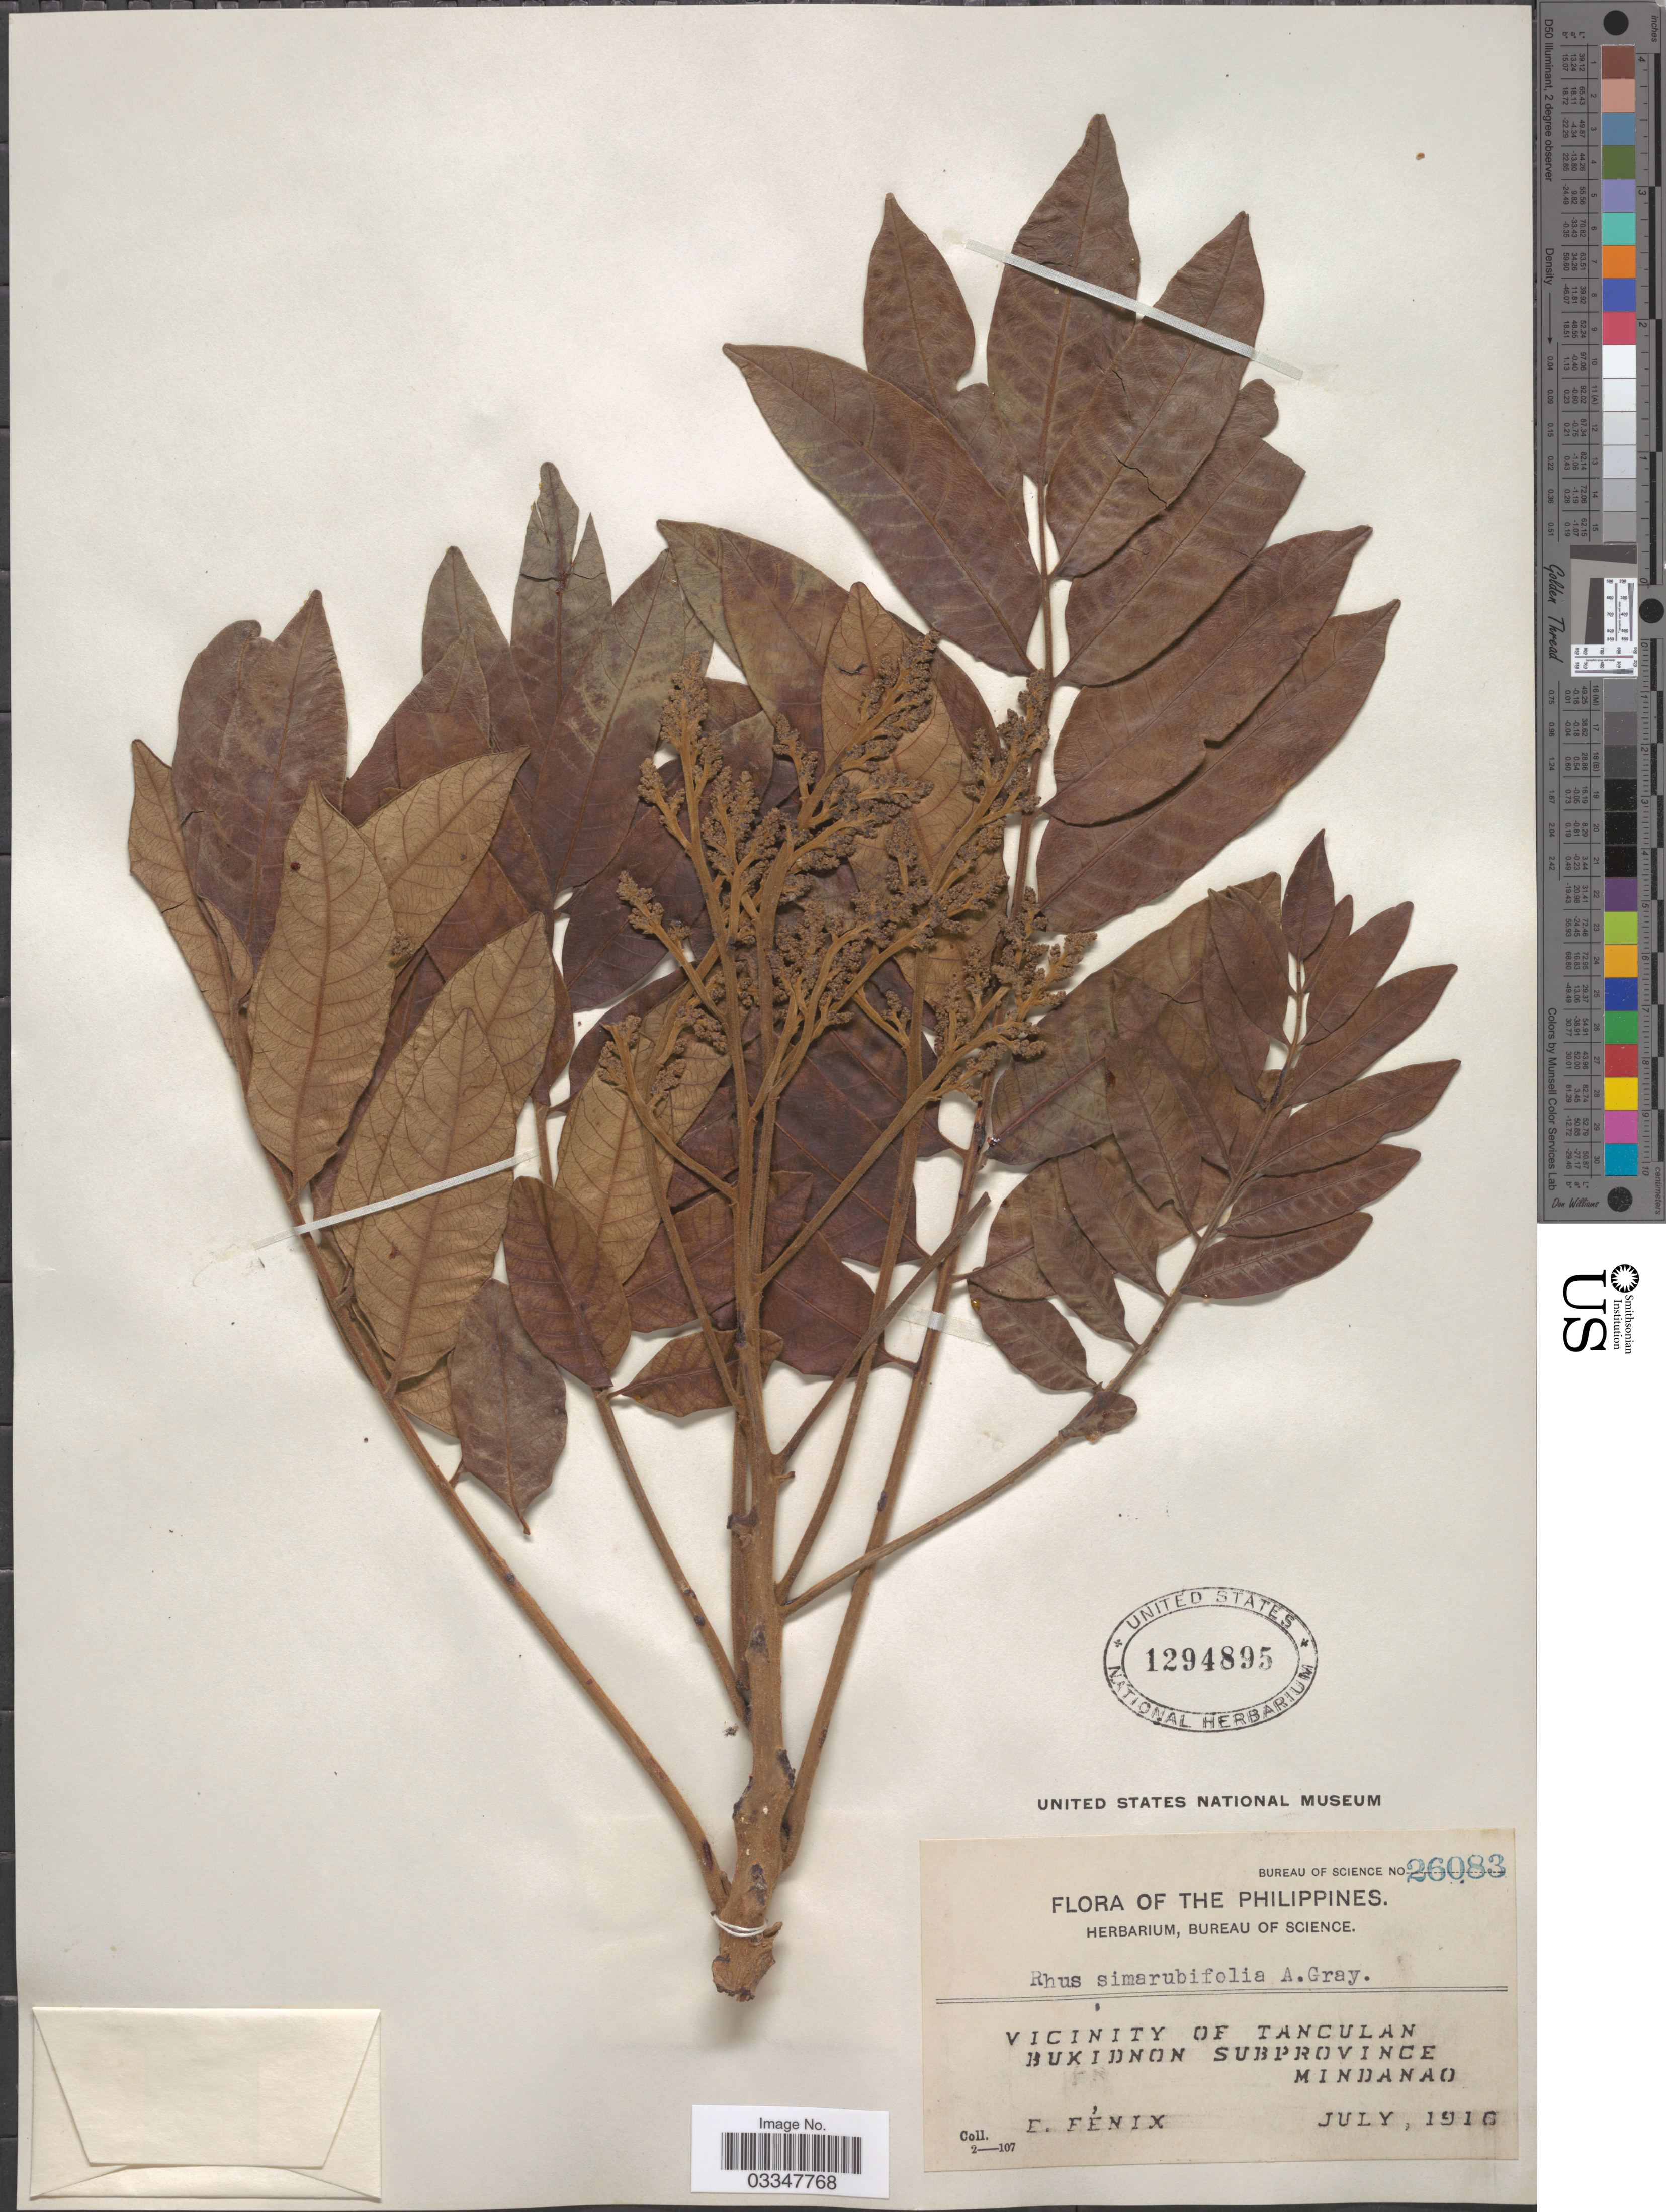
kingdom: Plantae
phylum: Tracheophyta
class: Magnoliopsida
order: Sapindales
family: Anacardiaceae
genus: Rhus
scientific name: Rhus simarubifolia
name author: A. Gray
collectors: E. Fénix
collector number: Bureau of Science 26083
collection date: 1916-07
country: Philippines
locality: Vicinity of Tanculan. Bukidnon Subprovince. Mindanao.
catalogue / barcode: US 1294895